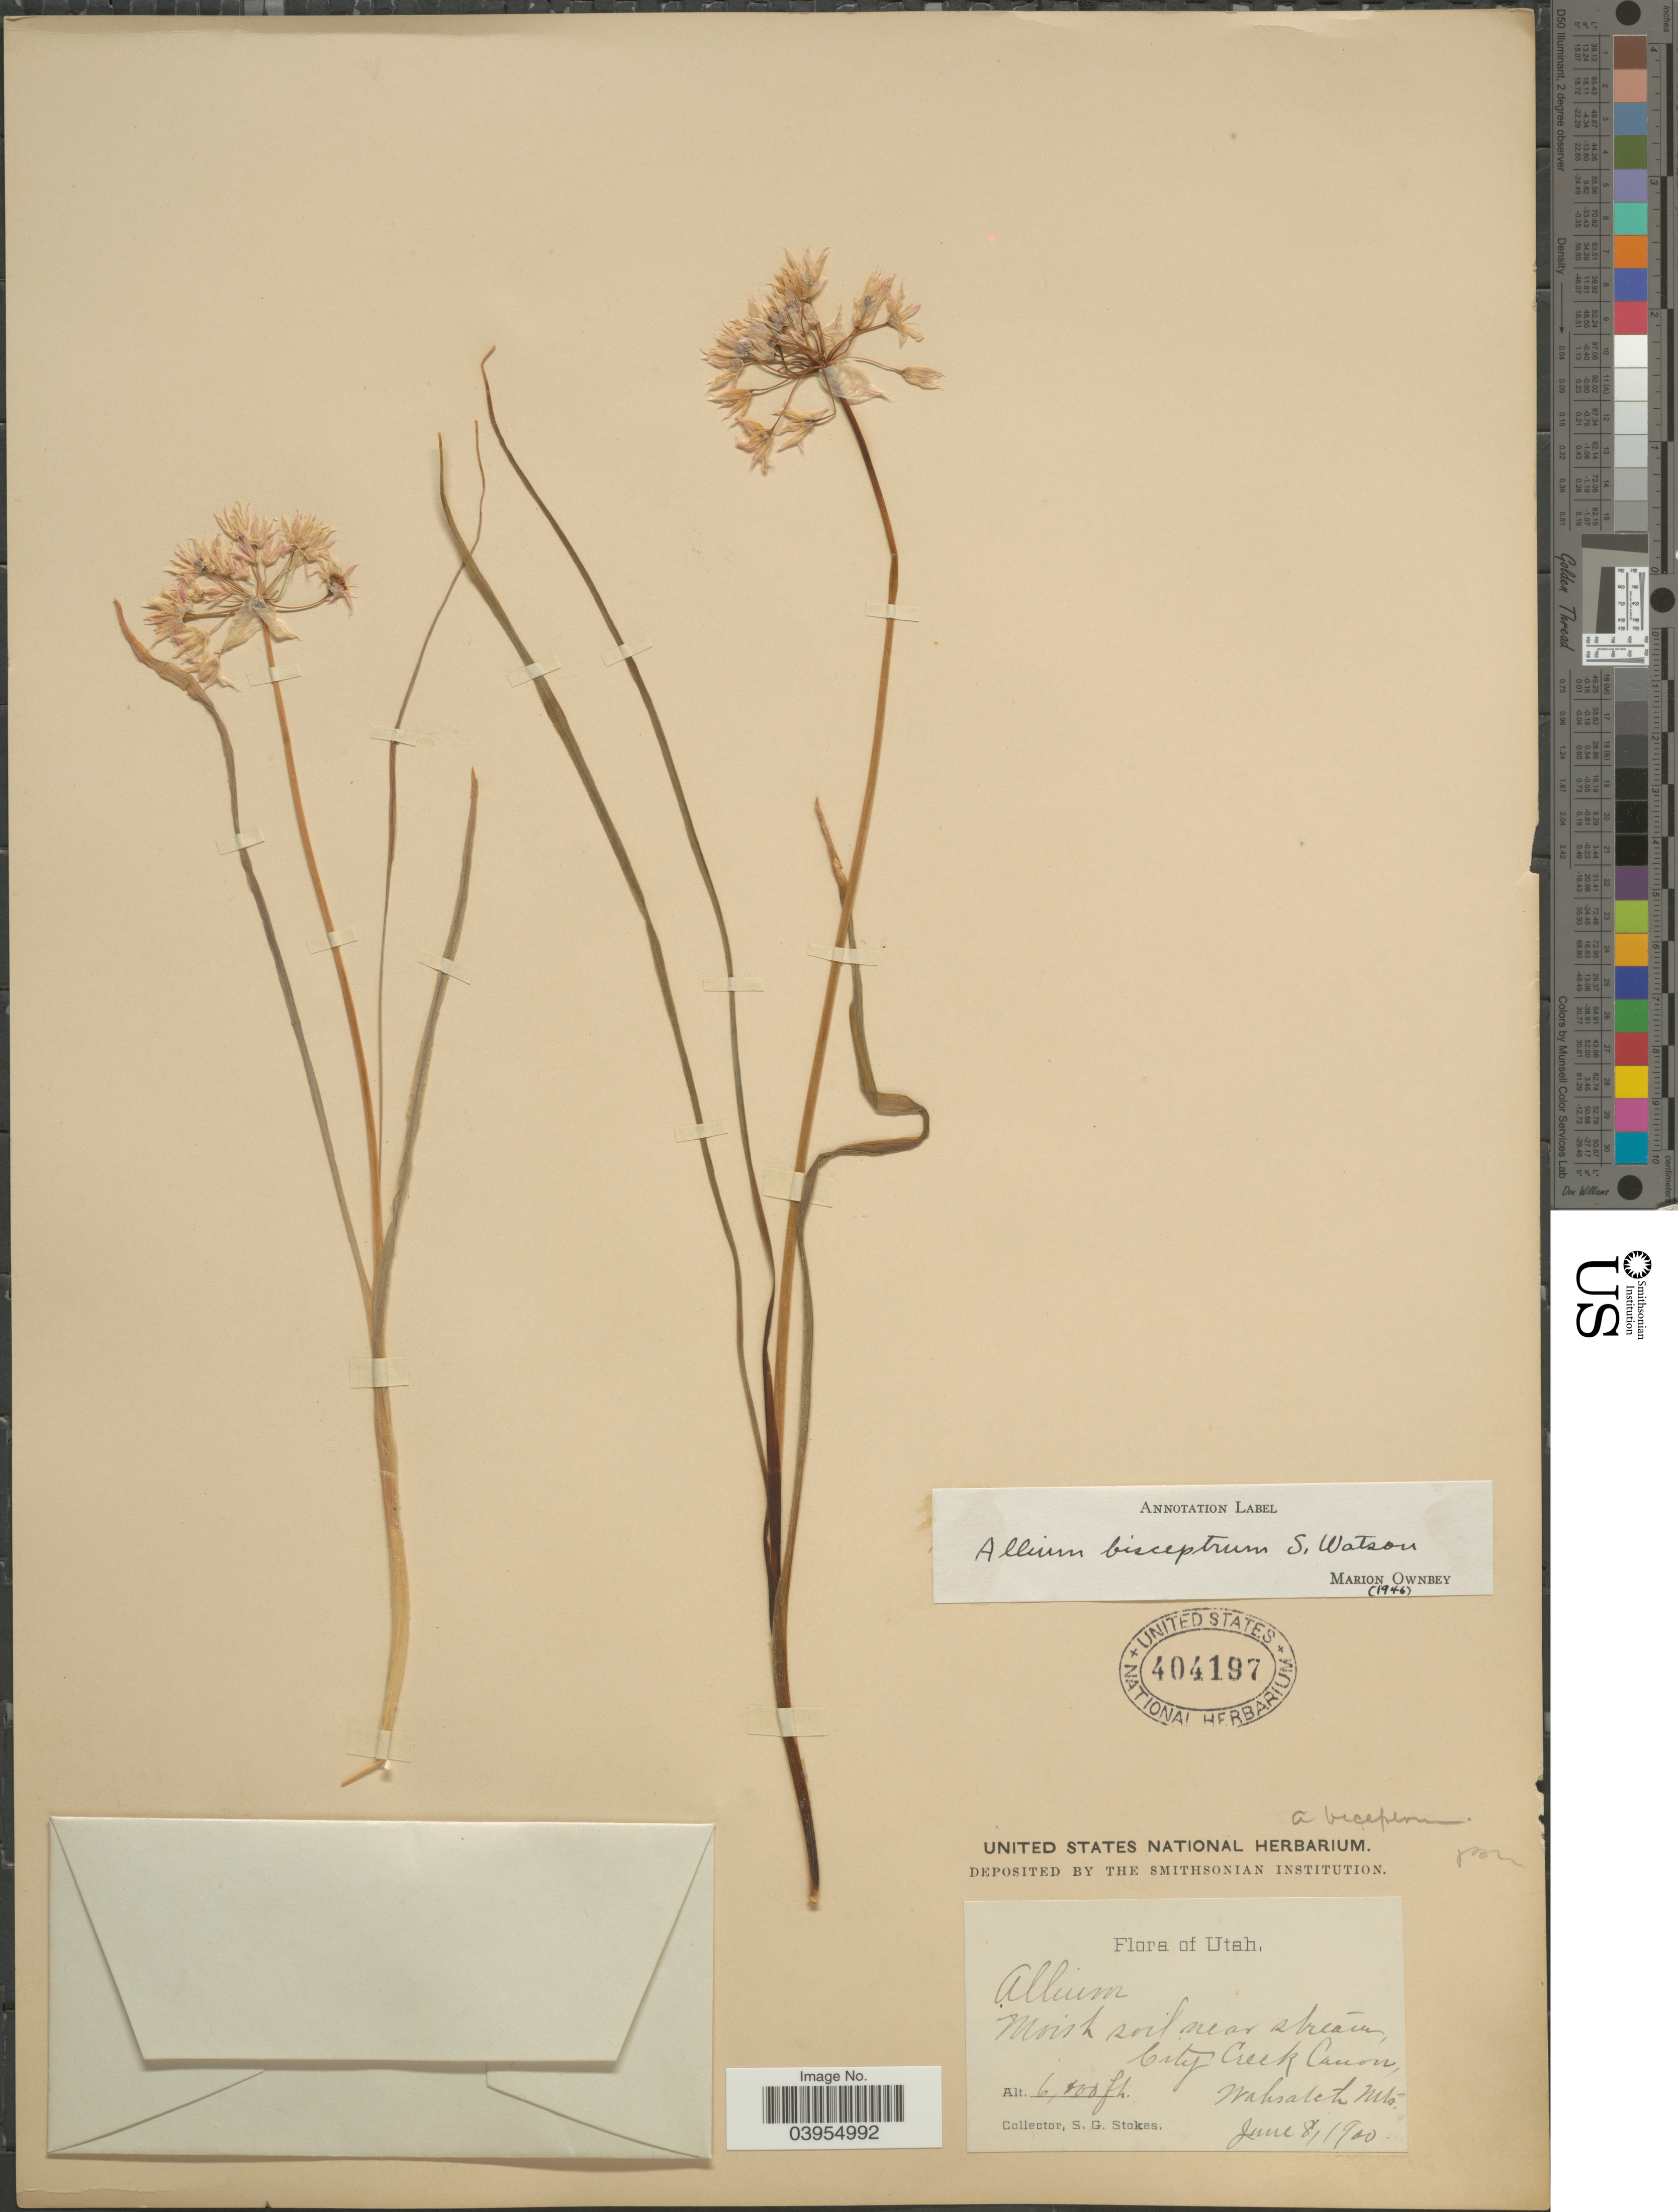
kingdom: Plantae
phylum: Tracheophyta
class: Liliopsida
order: Asparagales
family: Amaryllidaceae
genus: Allium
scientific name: Allium bisceptrum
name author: S. Watson in C. King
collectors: S. G. Stokes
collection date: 1900-06-08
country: United States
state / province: Utah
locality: Moist soil near stream, City Creek Canon, Wahsatch Mts.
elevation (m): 1859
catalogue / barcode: US 404197